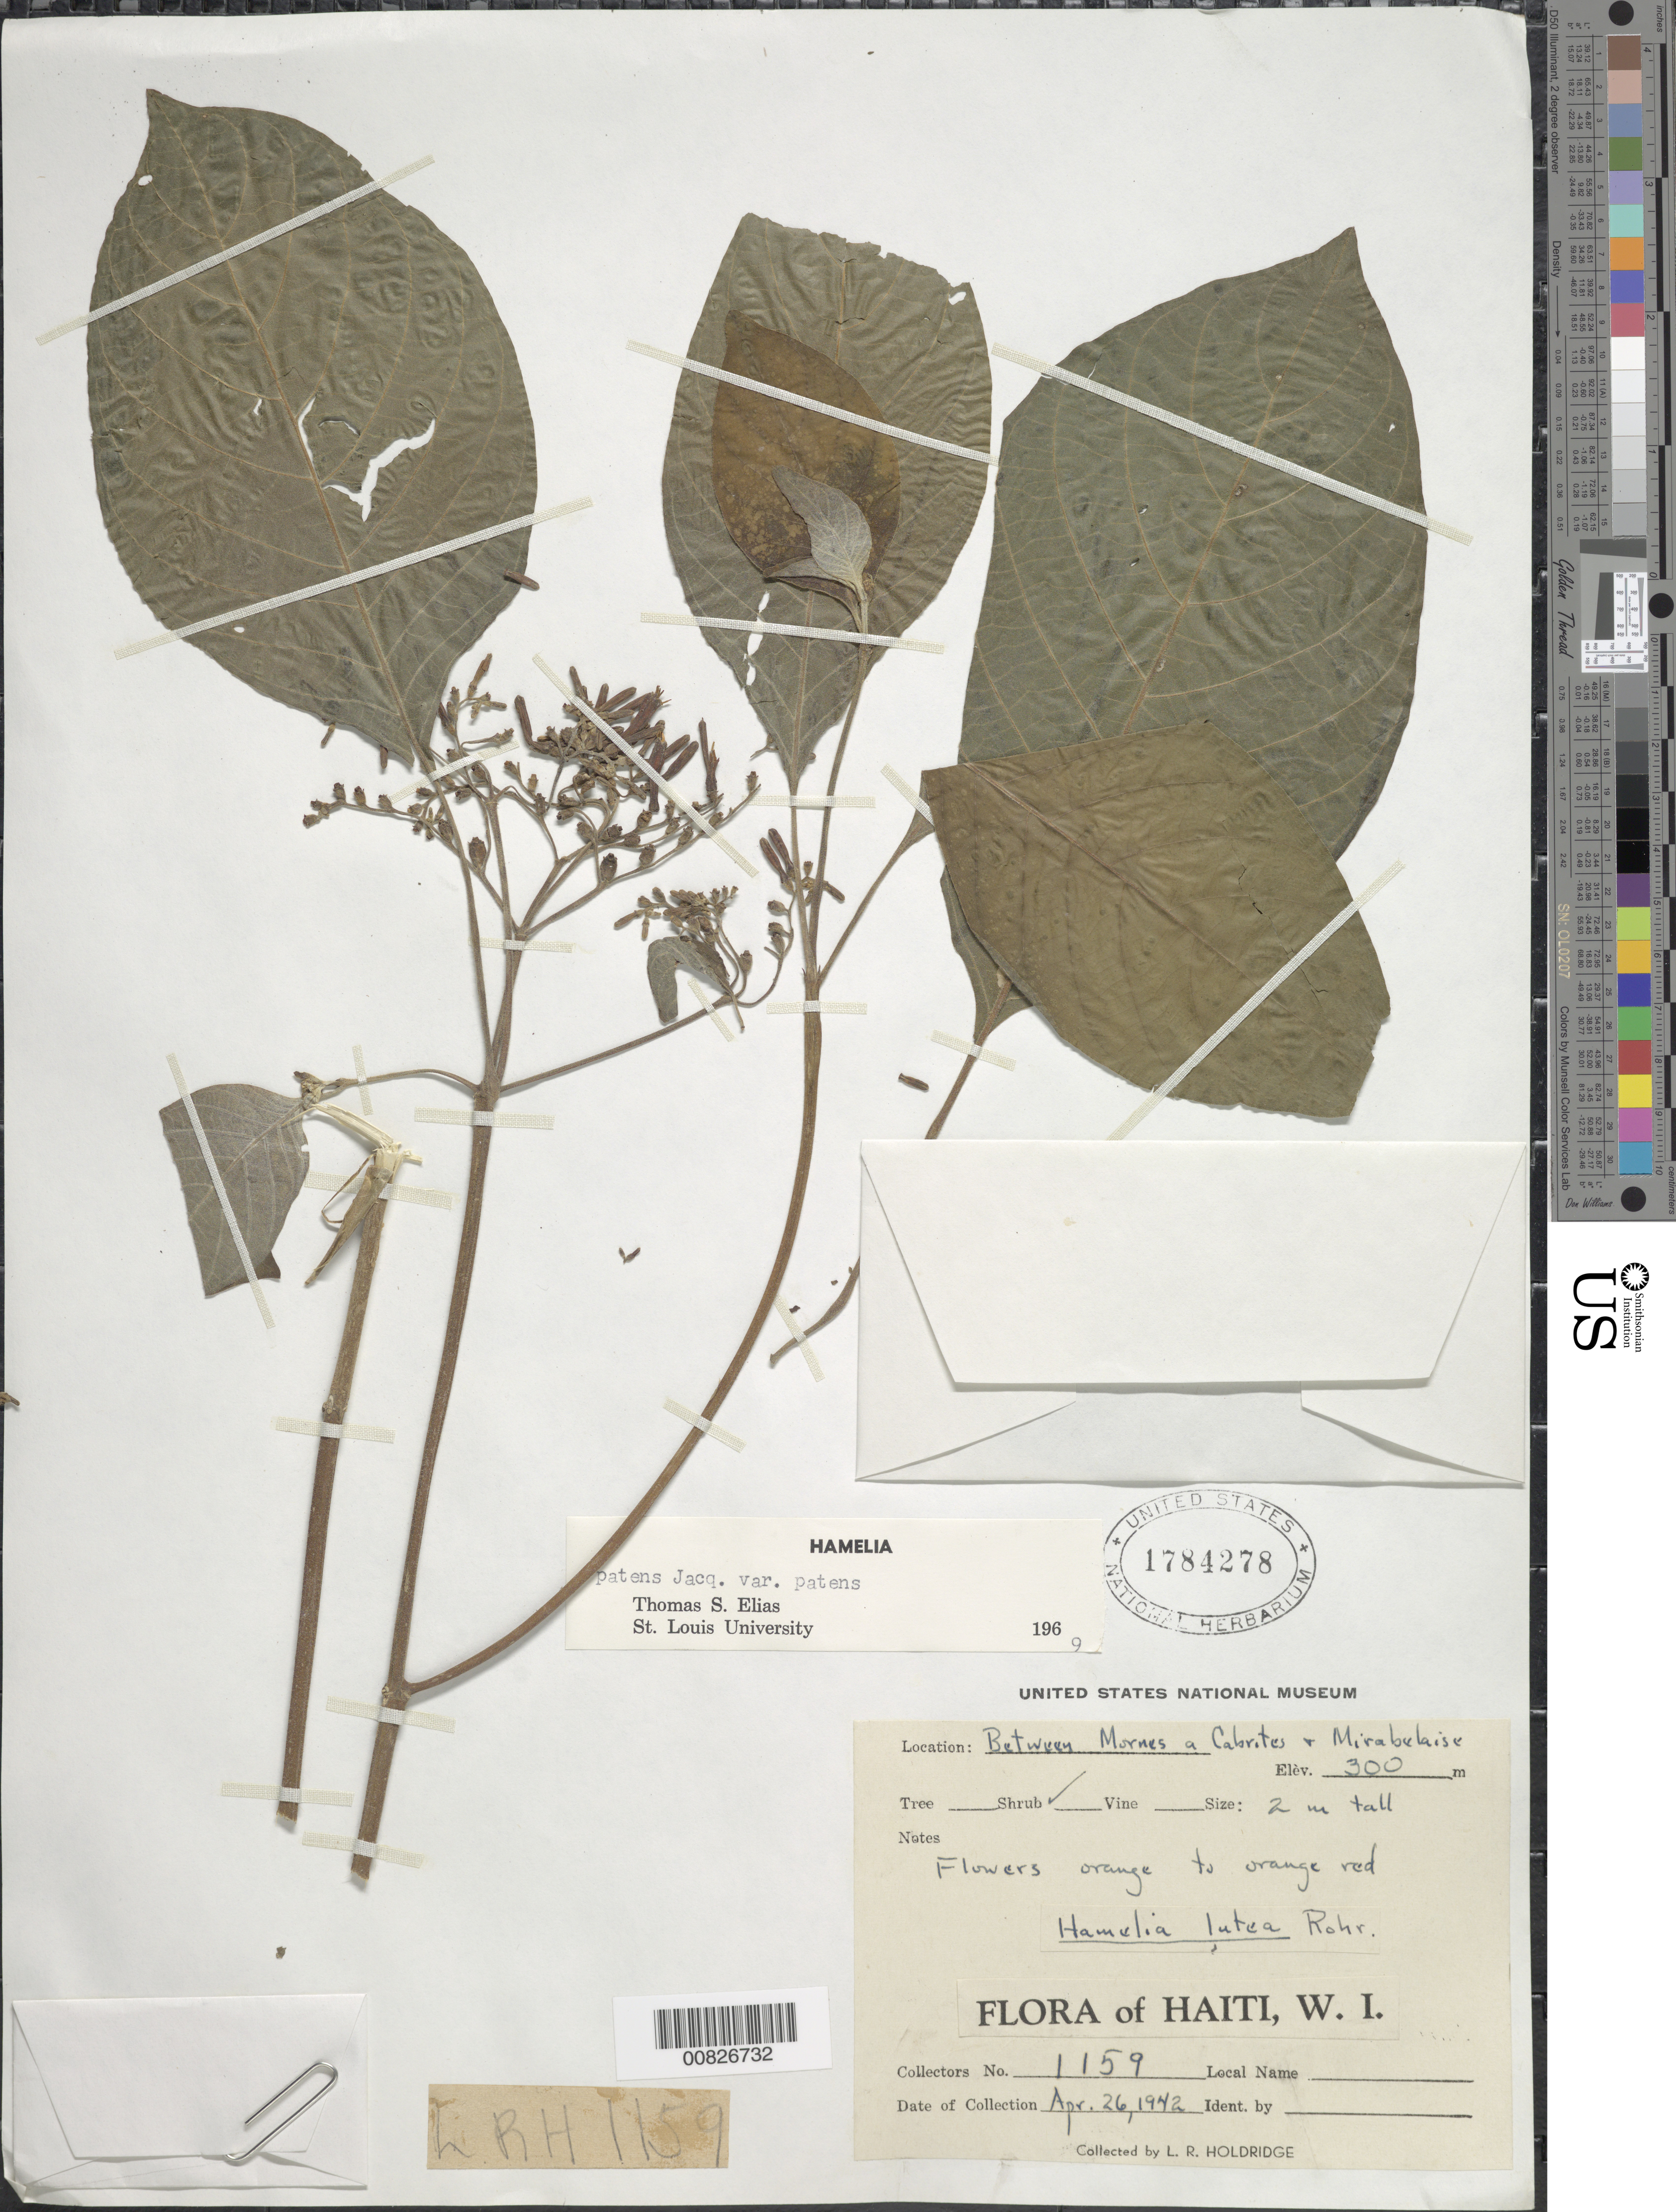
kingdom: Plantae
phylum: Tracheophyta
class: Magnoliopsida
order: Gentianales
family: Rubiaceae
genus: Hamelia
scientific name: Hamelia patens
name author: Jacq.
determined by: Elias, T. S.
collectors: L. Holdridge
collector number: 1159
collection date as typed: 26 Apr 1942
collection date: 1942-04-26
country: Haiti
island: Hispaniola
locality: Between Mornes a Cabrites and Mirabalais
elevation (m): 300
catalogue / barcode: US 1784278